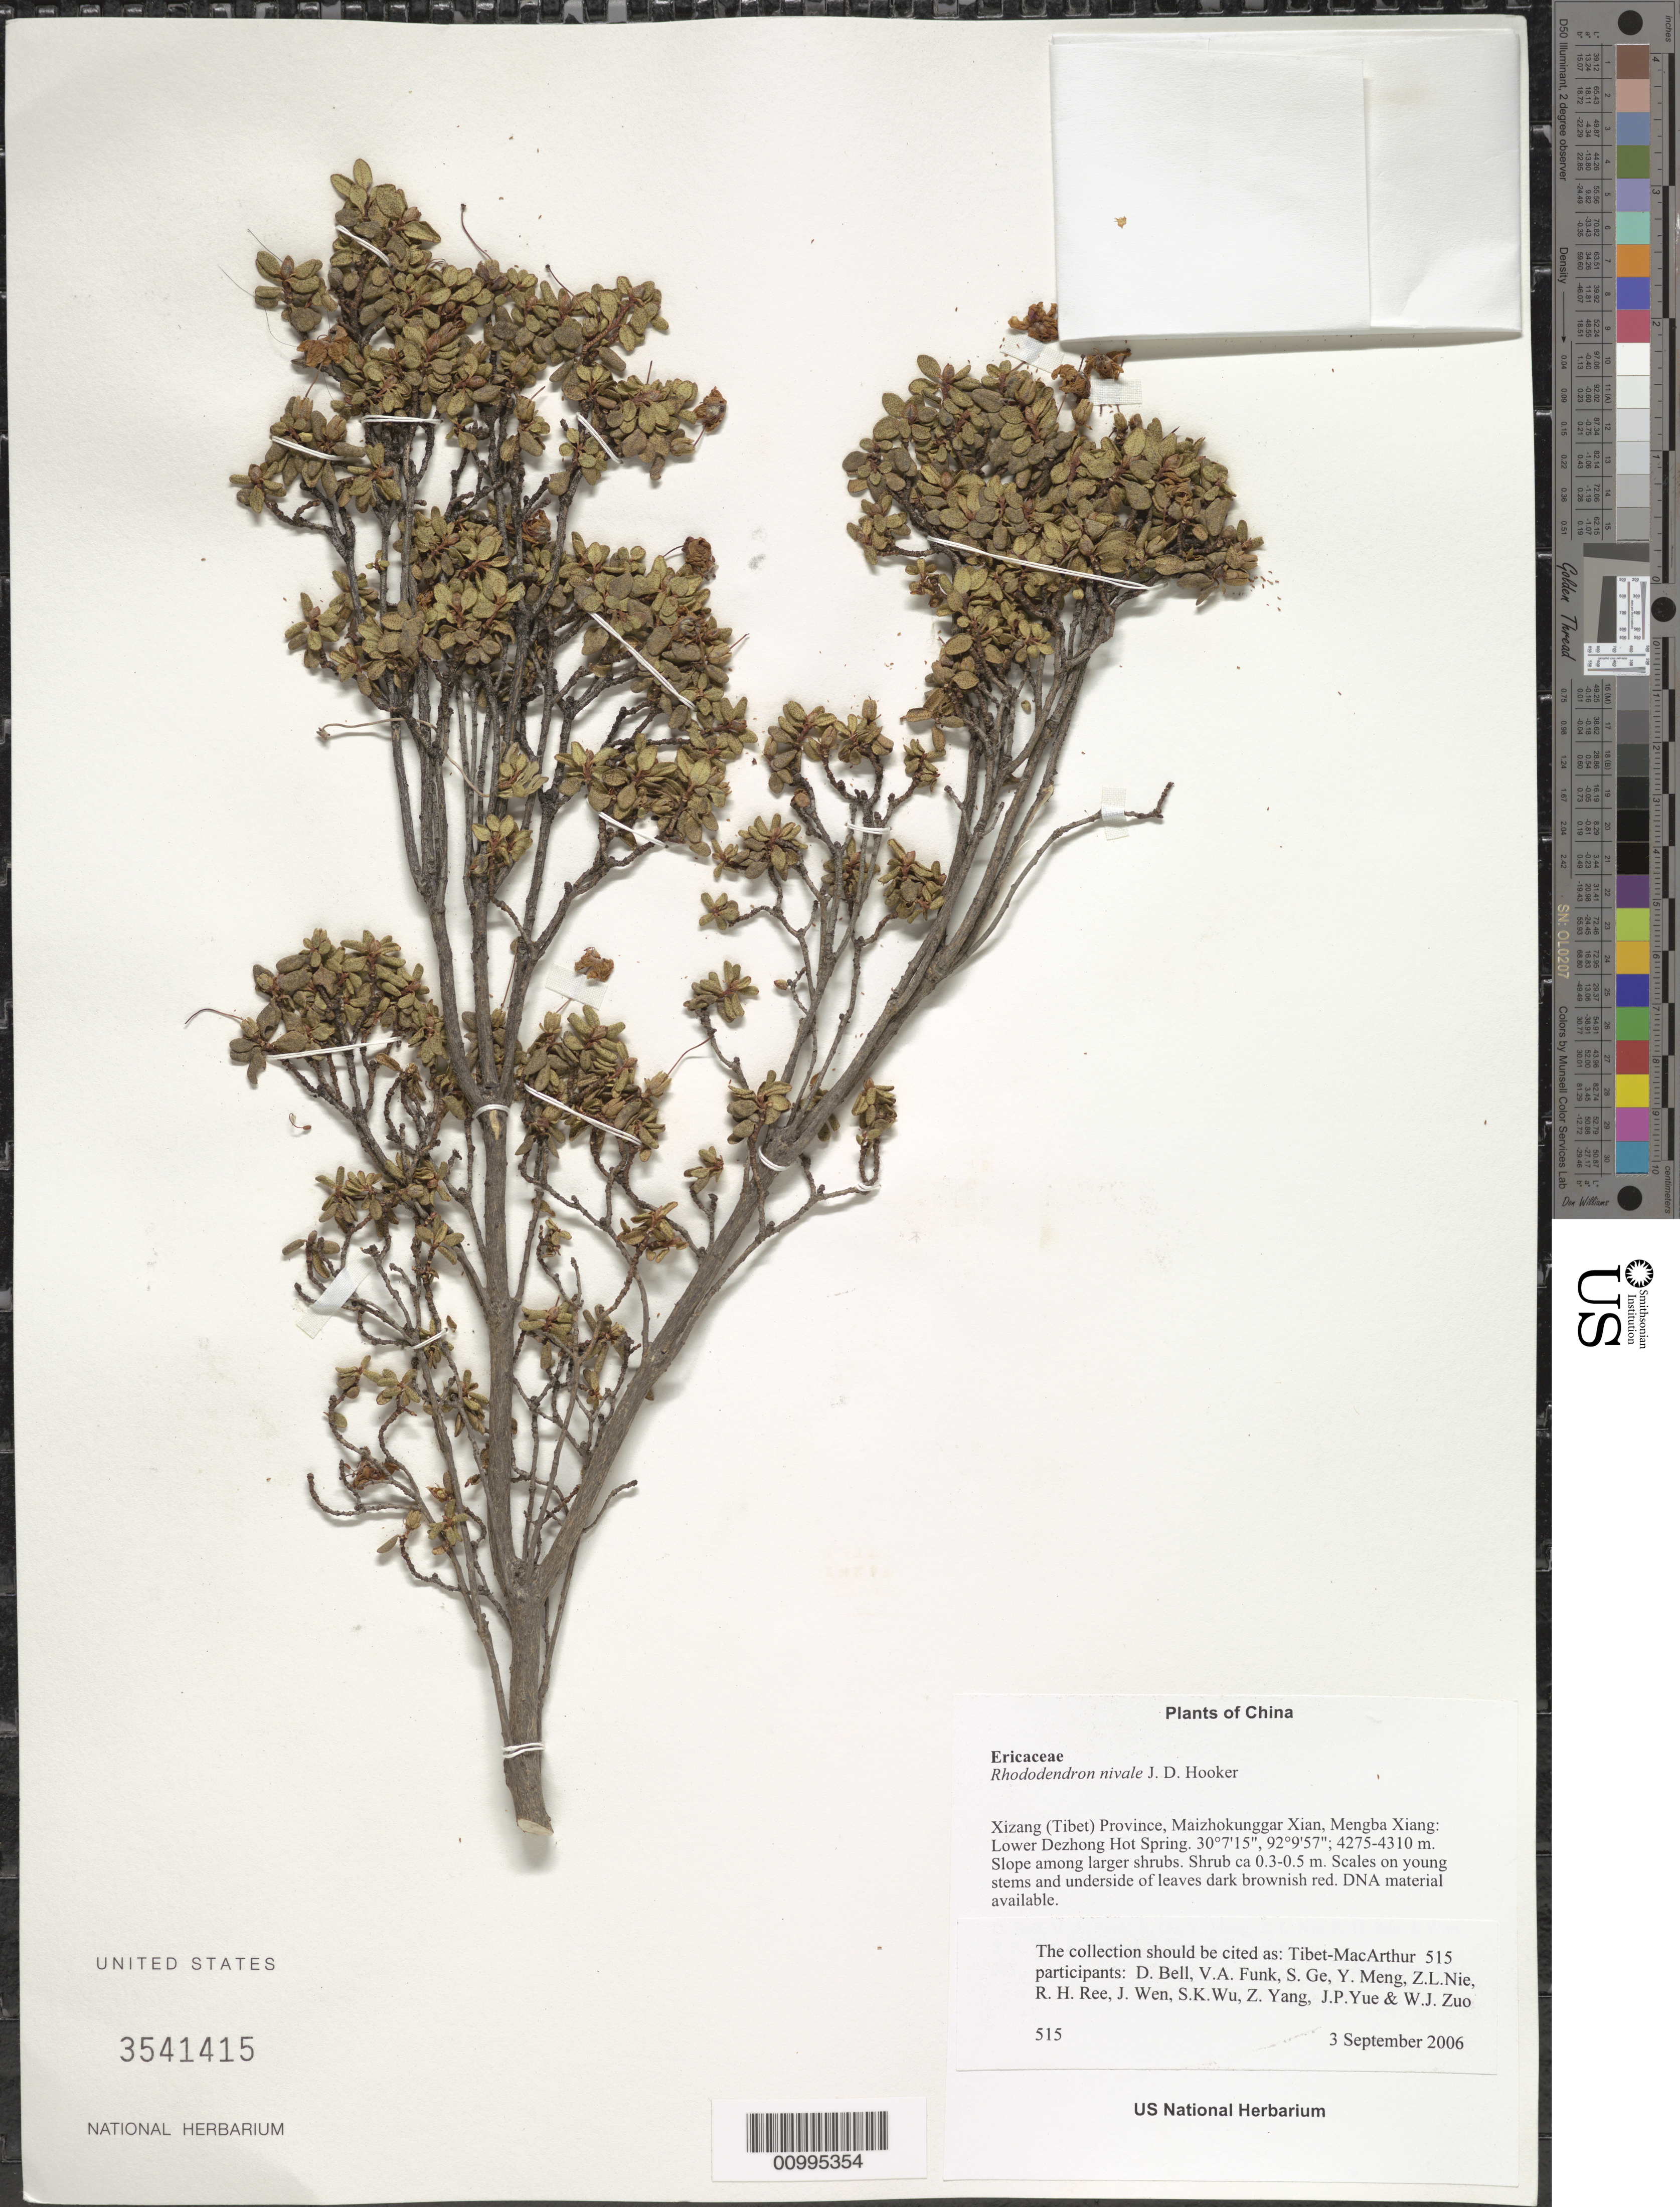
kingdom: Plantae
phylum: Tracheophyta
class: Magnoliopsida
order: Ericales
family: Ericaceae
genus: Rhododendron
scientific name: Rhododendron nivale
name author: Hook. f.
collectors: Tibet-MacArthur, D. A. Bell, V. Funk, S. Ge, Y. Meng, Z. Nie, R. Ree, J. Wen, S. K. Wu, Z. Yang, J. Yue & W. Zuo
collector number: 515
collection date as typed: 03 Sep 2006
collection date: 2006-09-03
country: China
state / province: Xizang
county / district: Maizhokunggar Xian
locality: Mengba Xiang. Lower Dezhong Hot Spring.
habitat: Grazed slope with thickets of Salix, Berberis, Rosa, and dwarf Rhododendron. Slope among larger shrubs.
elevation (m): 4275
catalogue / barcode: US 3541415